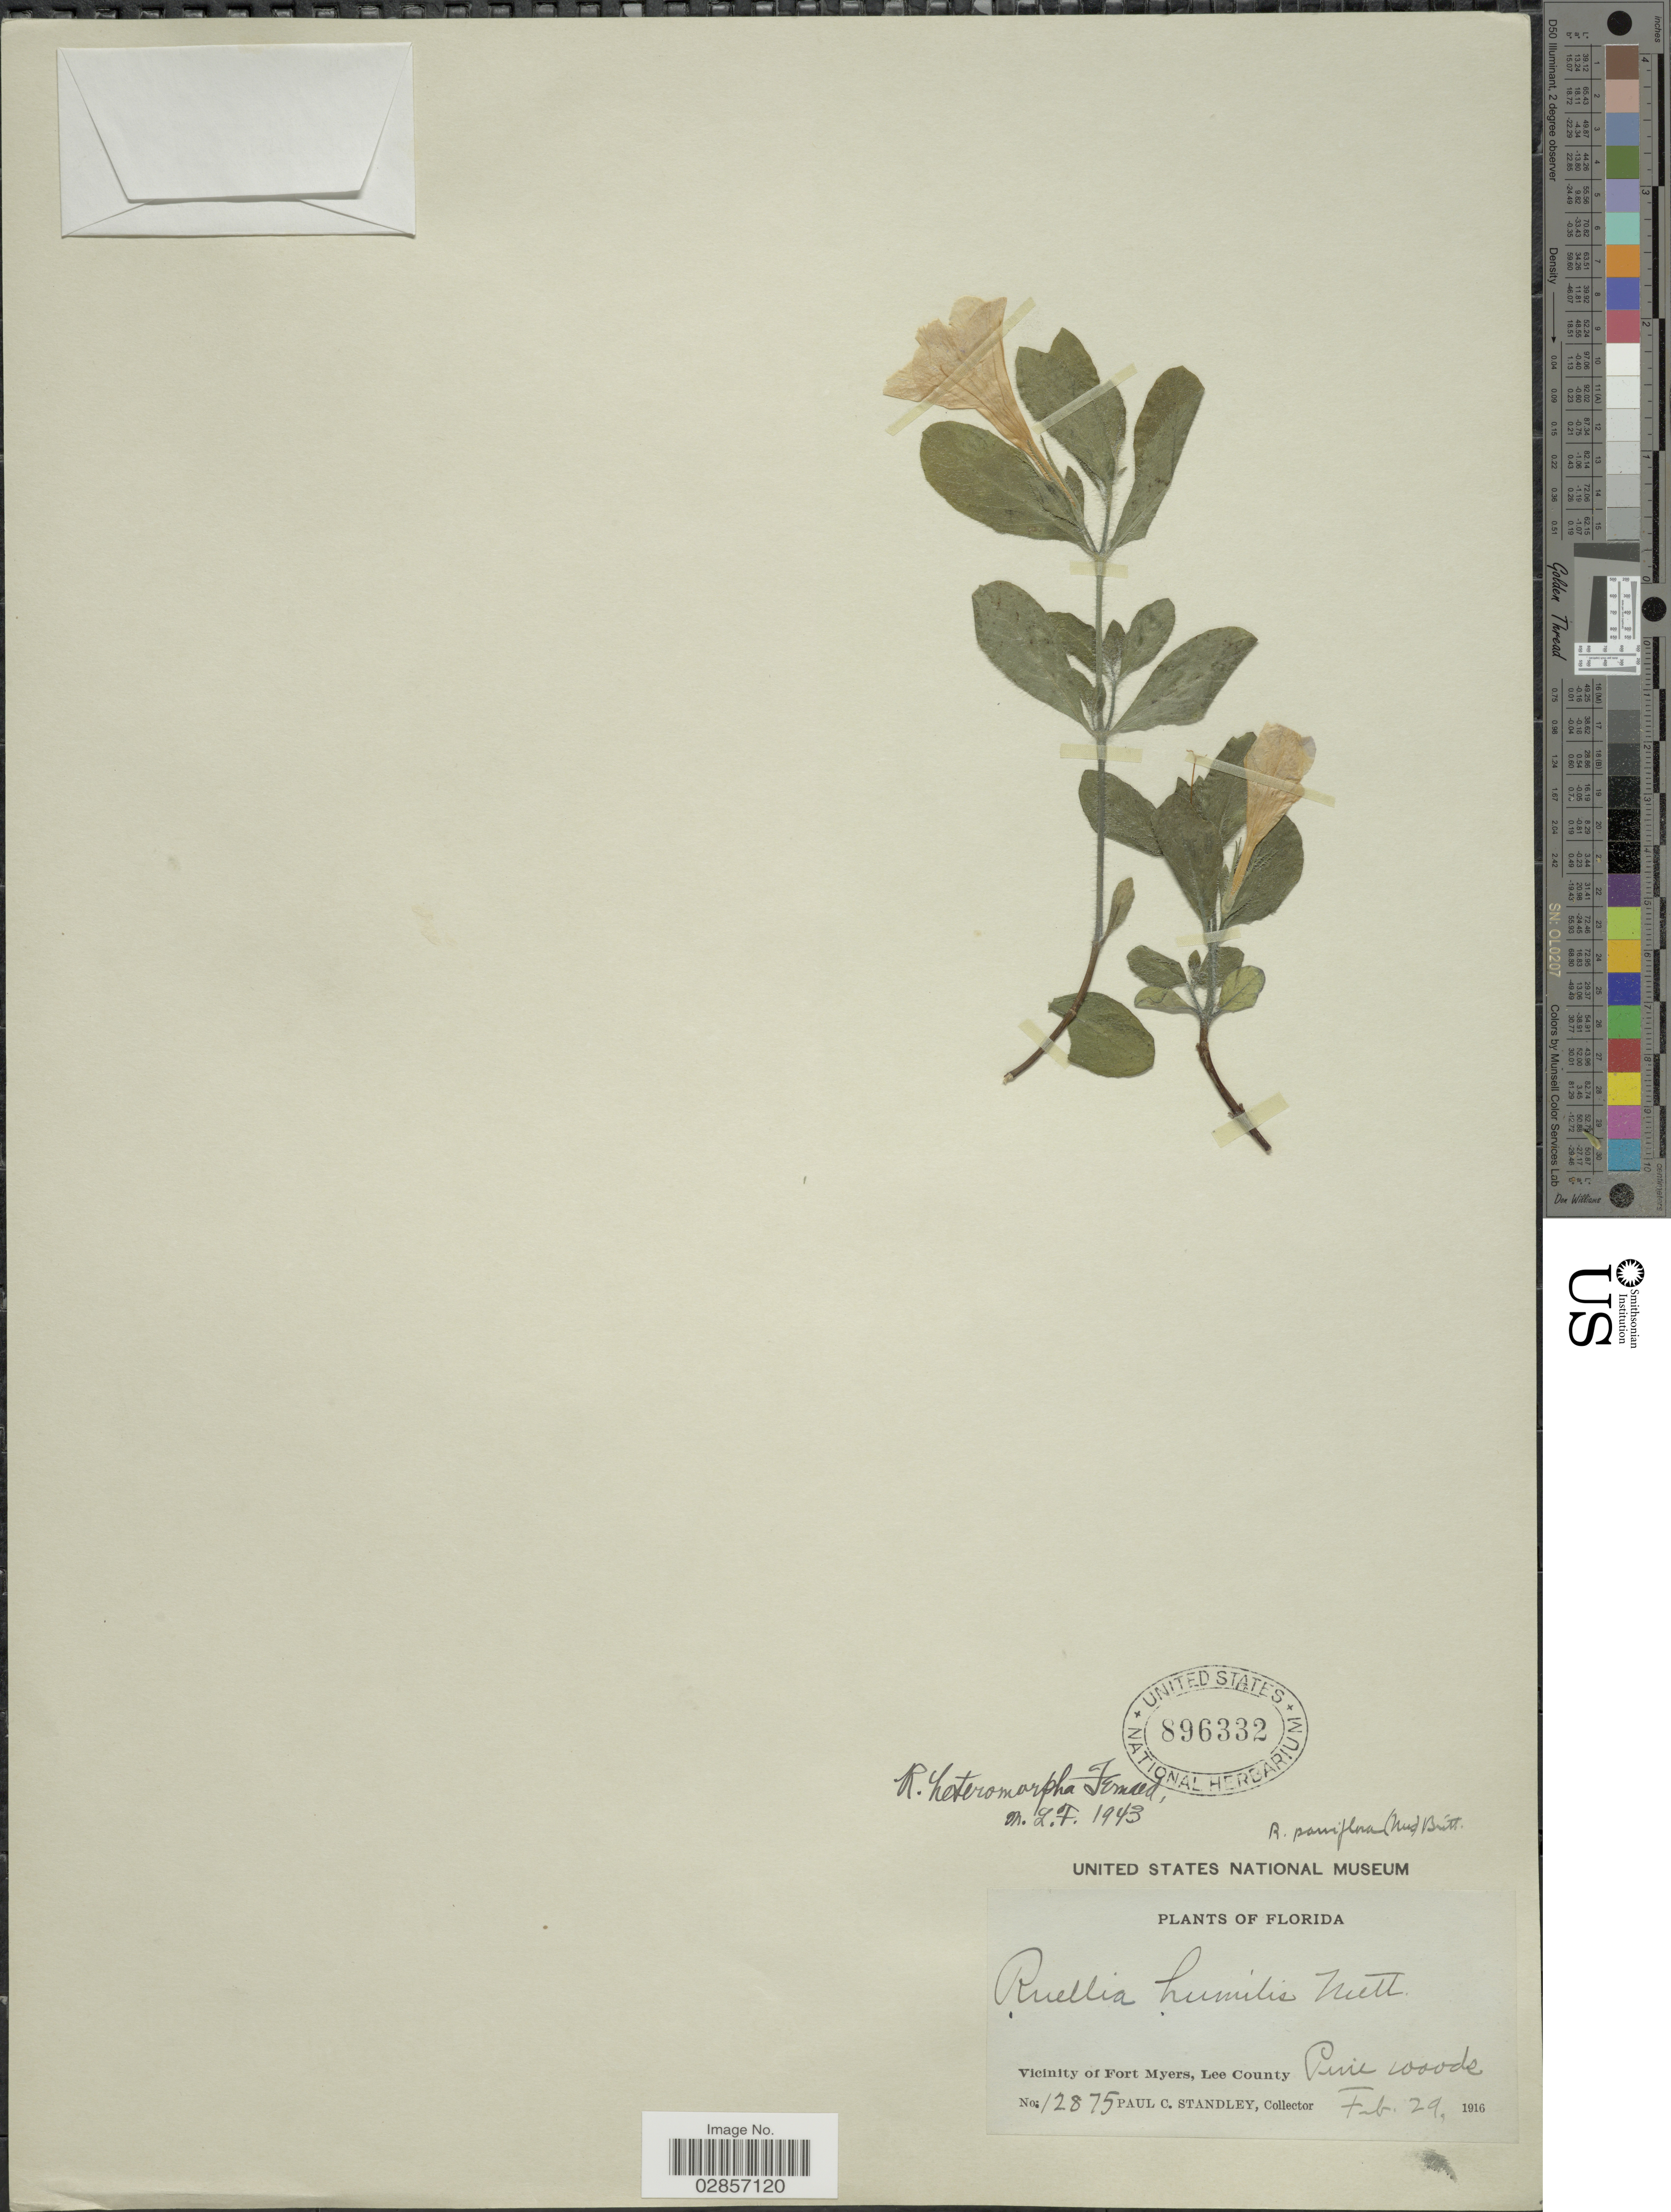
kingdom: Plantae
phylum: Tracheophyta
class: Magnoliopsida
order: Lamiales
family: Acanthaceae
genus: Ruellia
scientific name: Ruellia heteromorpha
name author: Fernald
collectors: P. C. Standley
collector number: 12875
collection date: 1916-02-29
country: United States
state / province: Florida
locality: Vicinity of Fort Myers, Lee County.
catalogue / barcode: US 896332